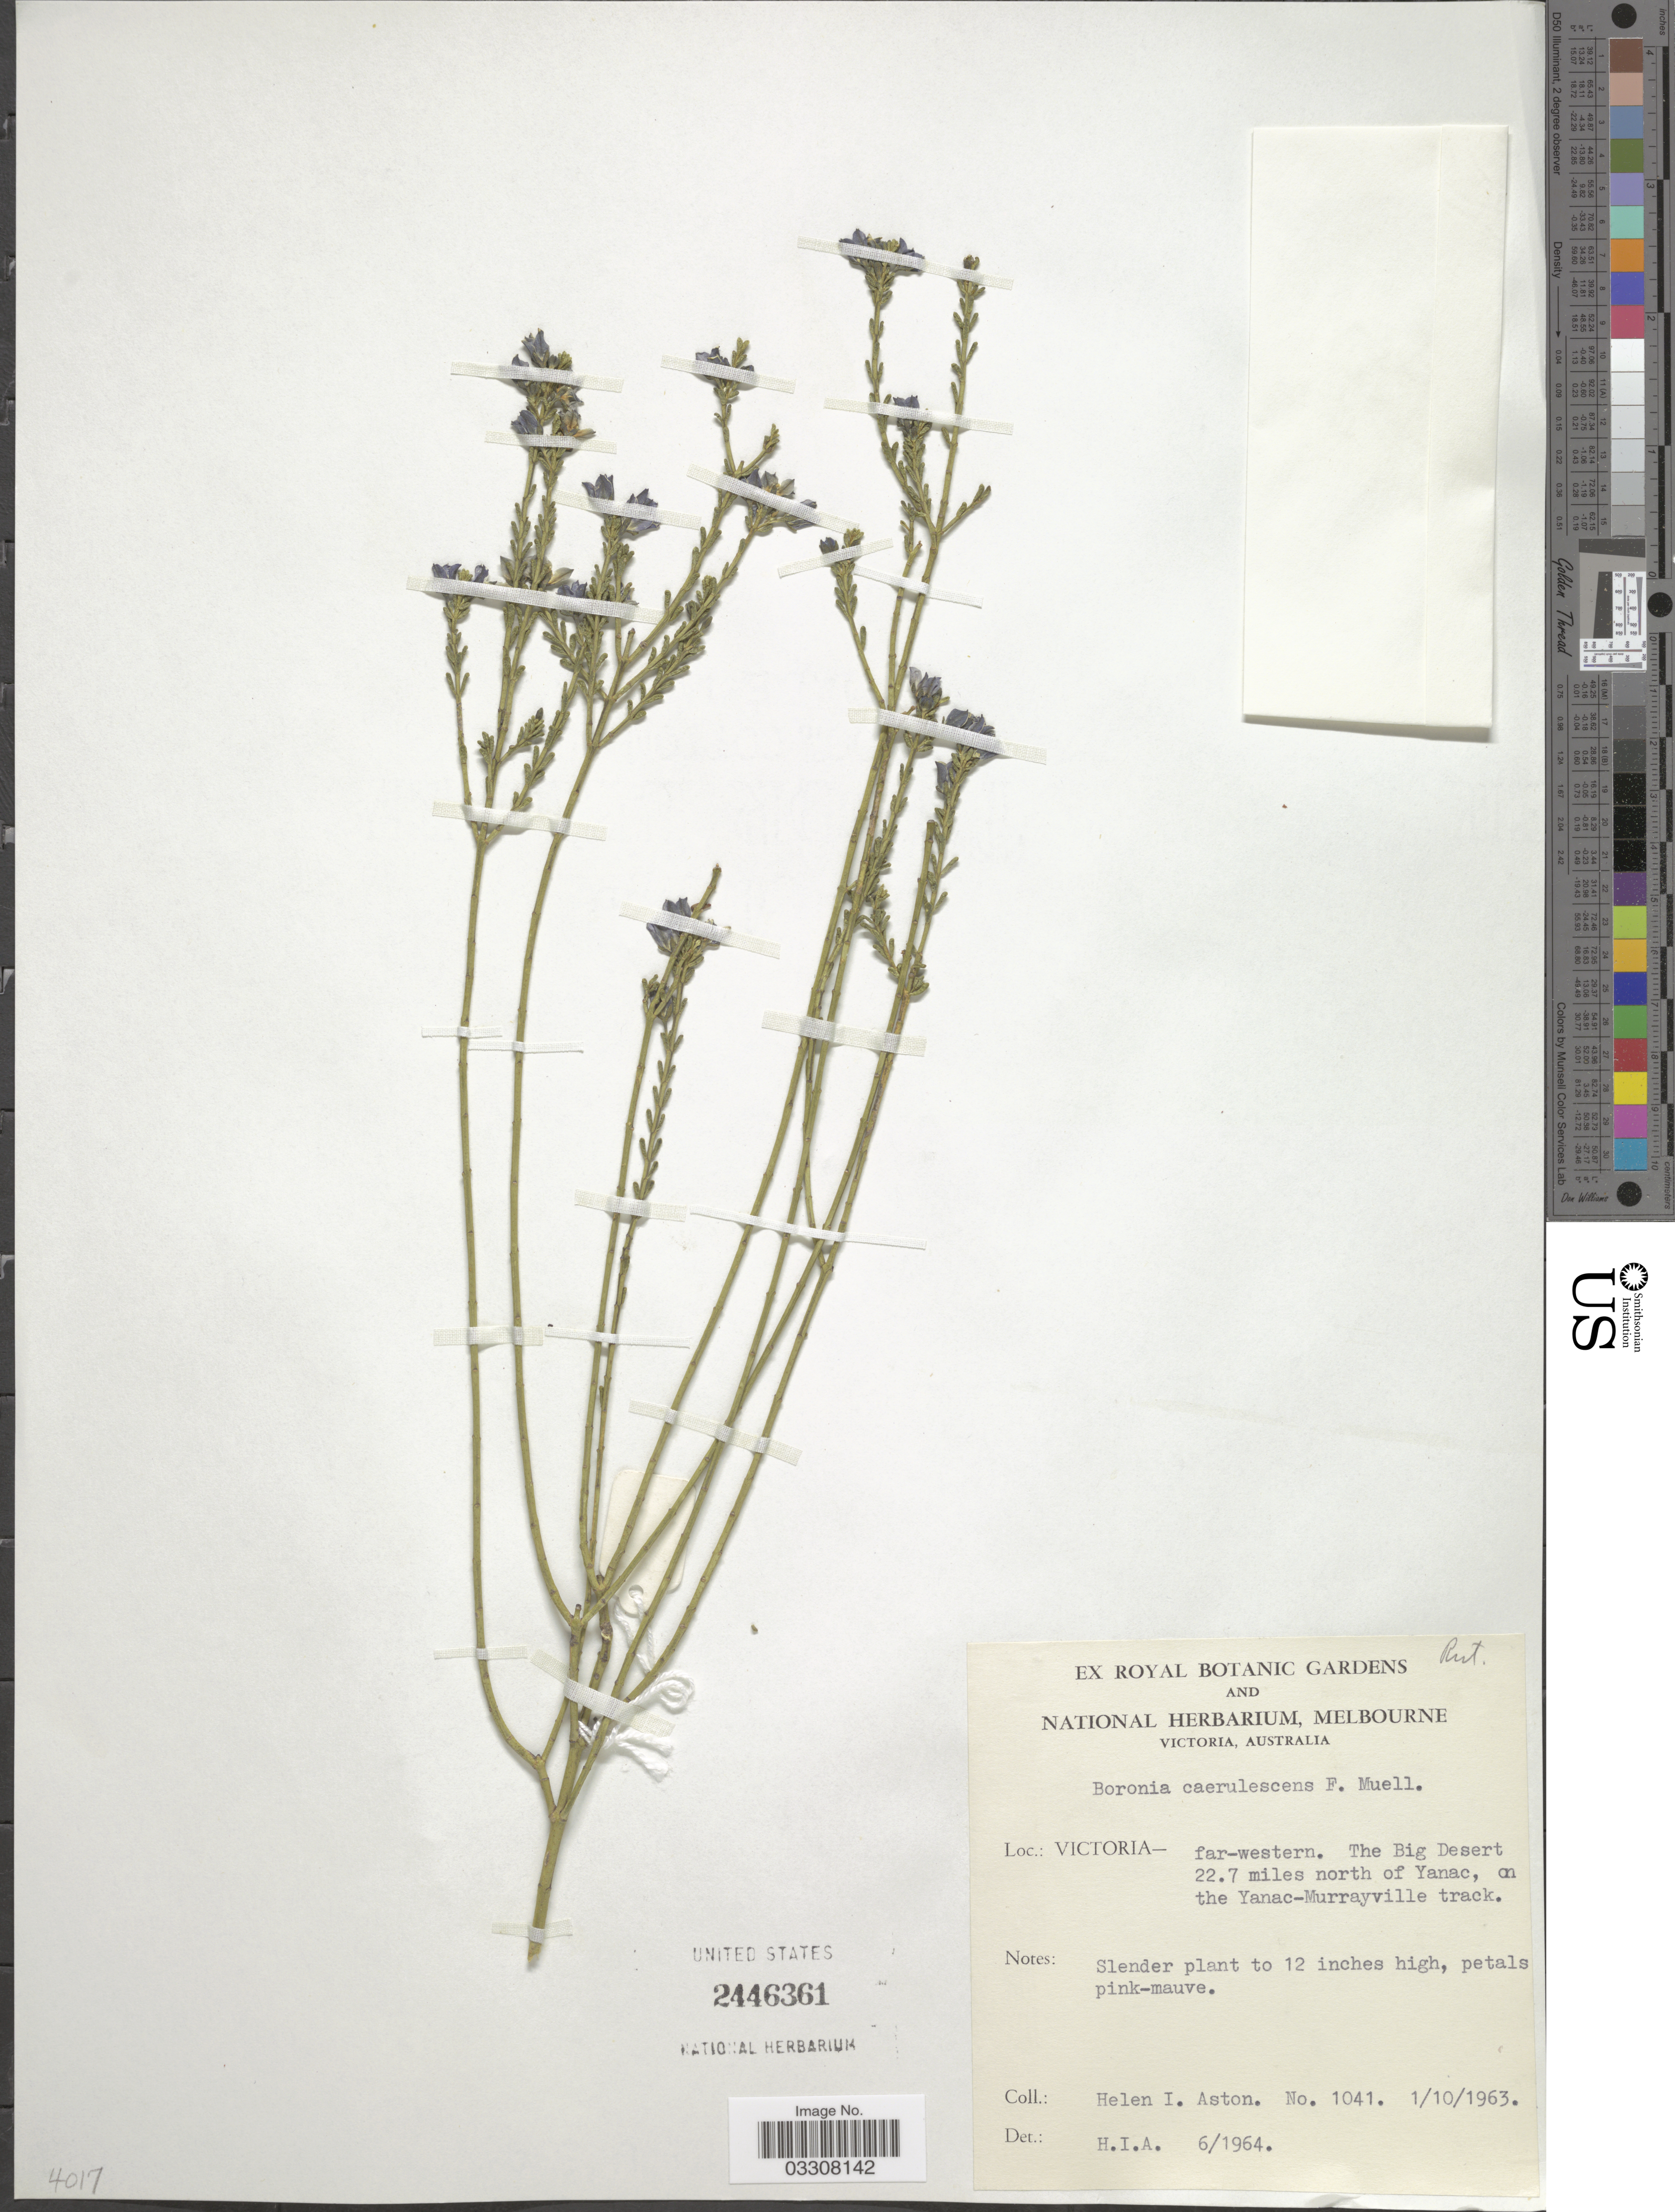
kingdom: Plantae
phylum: Tracheophyta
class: Magnoliopsida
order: Sapindales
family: Rutaceae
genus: Cyanothamnus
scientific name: Cyanothamnus coerulescens subsp. coerulescens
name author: (F. Muell.) Duretto & Heslewood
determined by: Strong, Mark T., (BOT), Smithsonian Institution - National Museum of Natural History (UNITED STATES)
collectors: H. I. Aston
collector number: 1041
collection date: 1963-10-01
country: Australia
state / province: Victoria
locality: Victoria - far-western. The Big Desert 22.7 miles north of Yanac, on the Yanac-Murrayville track.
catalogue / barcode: US 2446361